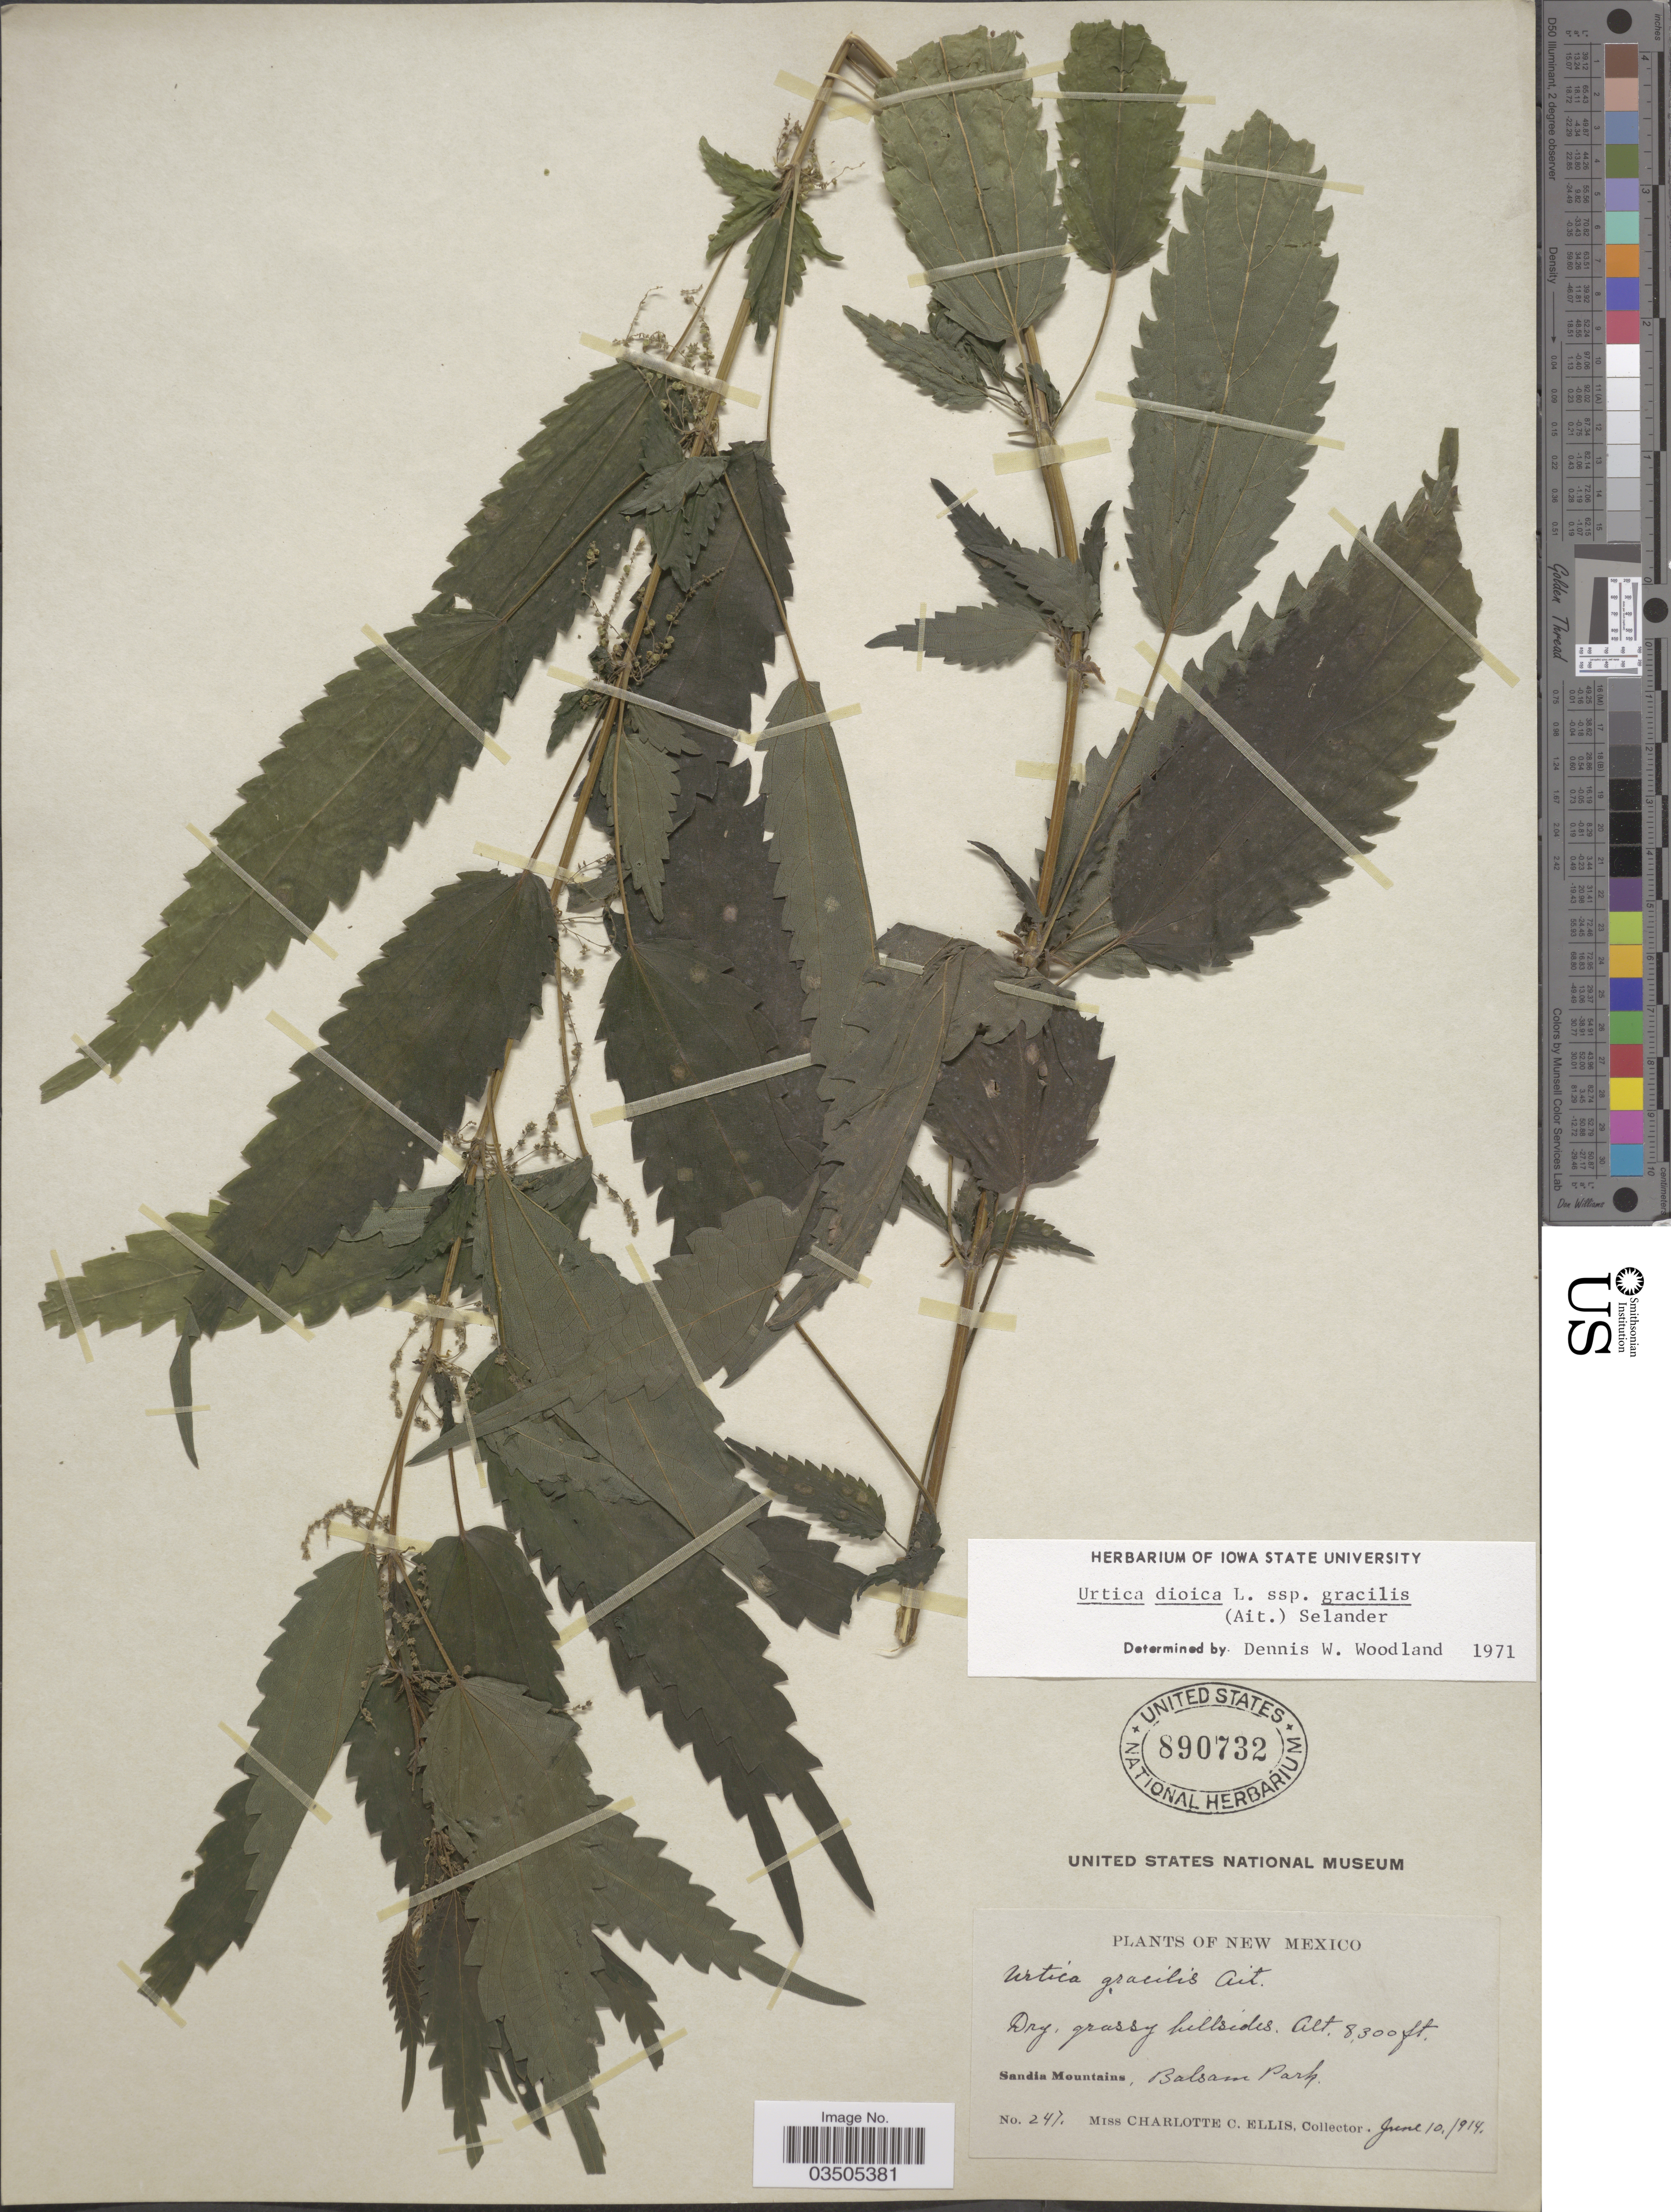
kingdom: Plantae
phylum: Tracheophyta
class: Magnoliopsida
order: Rosales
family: Urticaceae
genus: Urtica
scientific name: Urtica dioica subsp. gracilis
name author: L.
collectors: C. C. Ellis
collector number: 247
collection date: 1914-06-10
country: United States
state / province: New Mexico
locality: Sandia Mountains, Balsam Park.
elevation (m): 2530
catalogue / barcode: US 890732